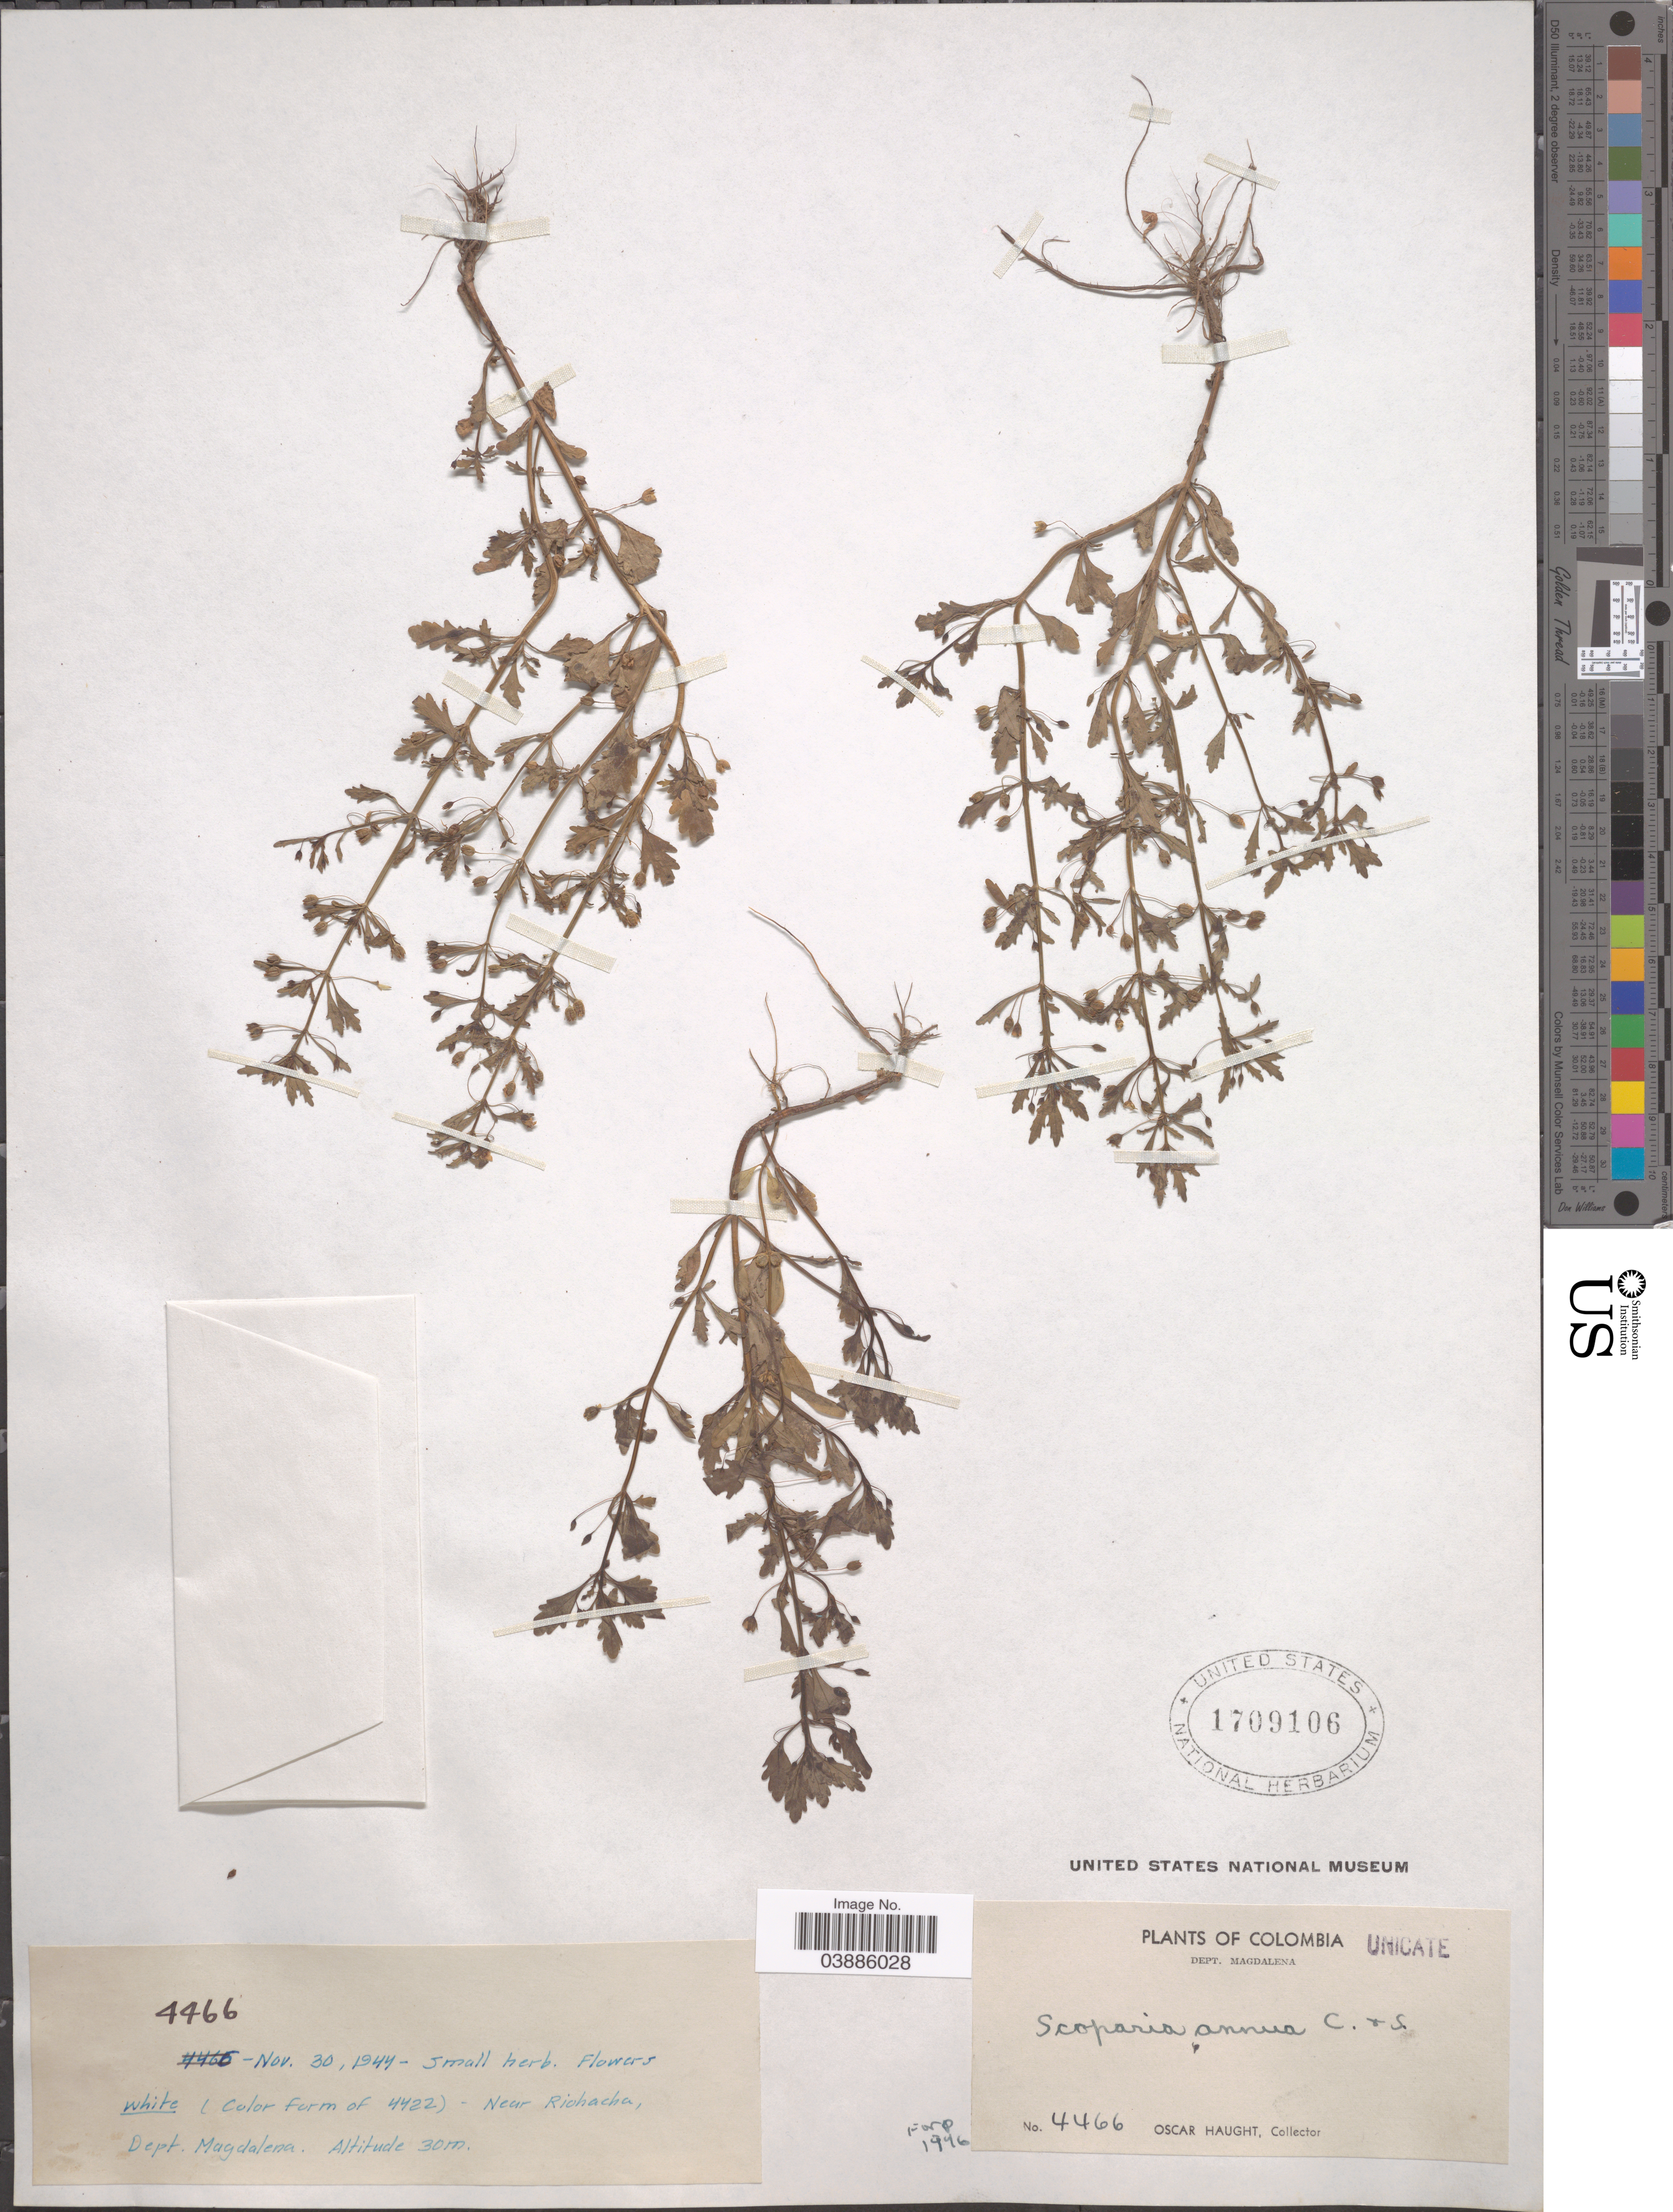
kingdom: Plantae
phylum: Tracheophyta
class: Magnoliopsida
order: Lamiales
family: Plantaginaceae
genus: Scoparia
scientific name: Scoparia annua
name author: Cham. ex Schltdl.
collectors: O. L. Haught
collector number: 4466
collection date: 1944-11-30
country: Colombia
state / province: Magdalena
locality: Dept. Magdalena. Near Riohacha.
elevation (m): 30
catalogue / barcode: US 1709106